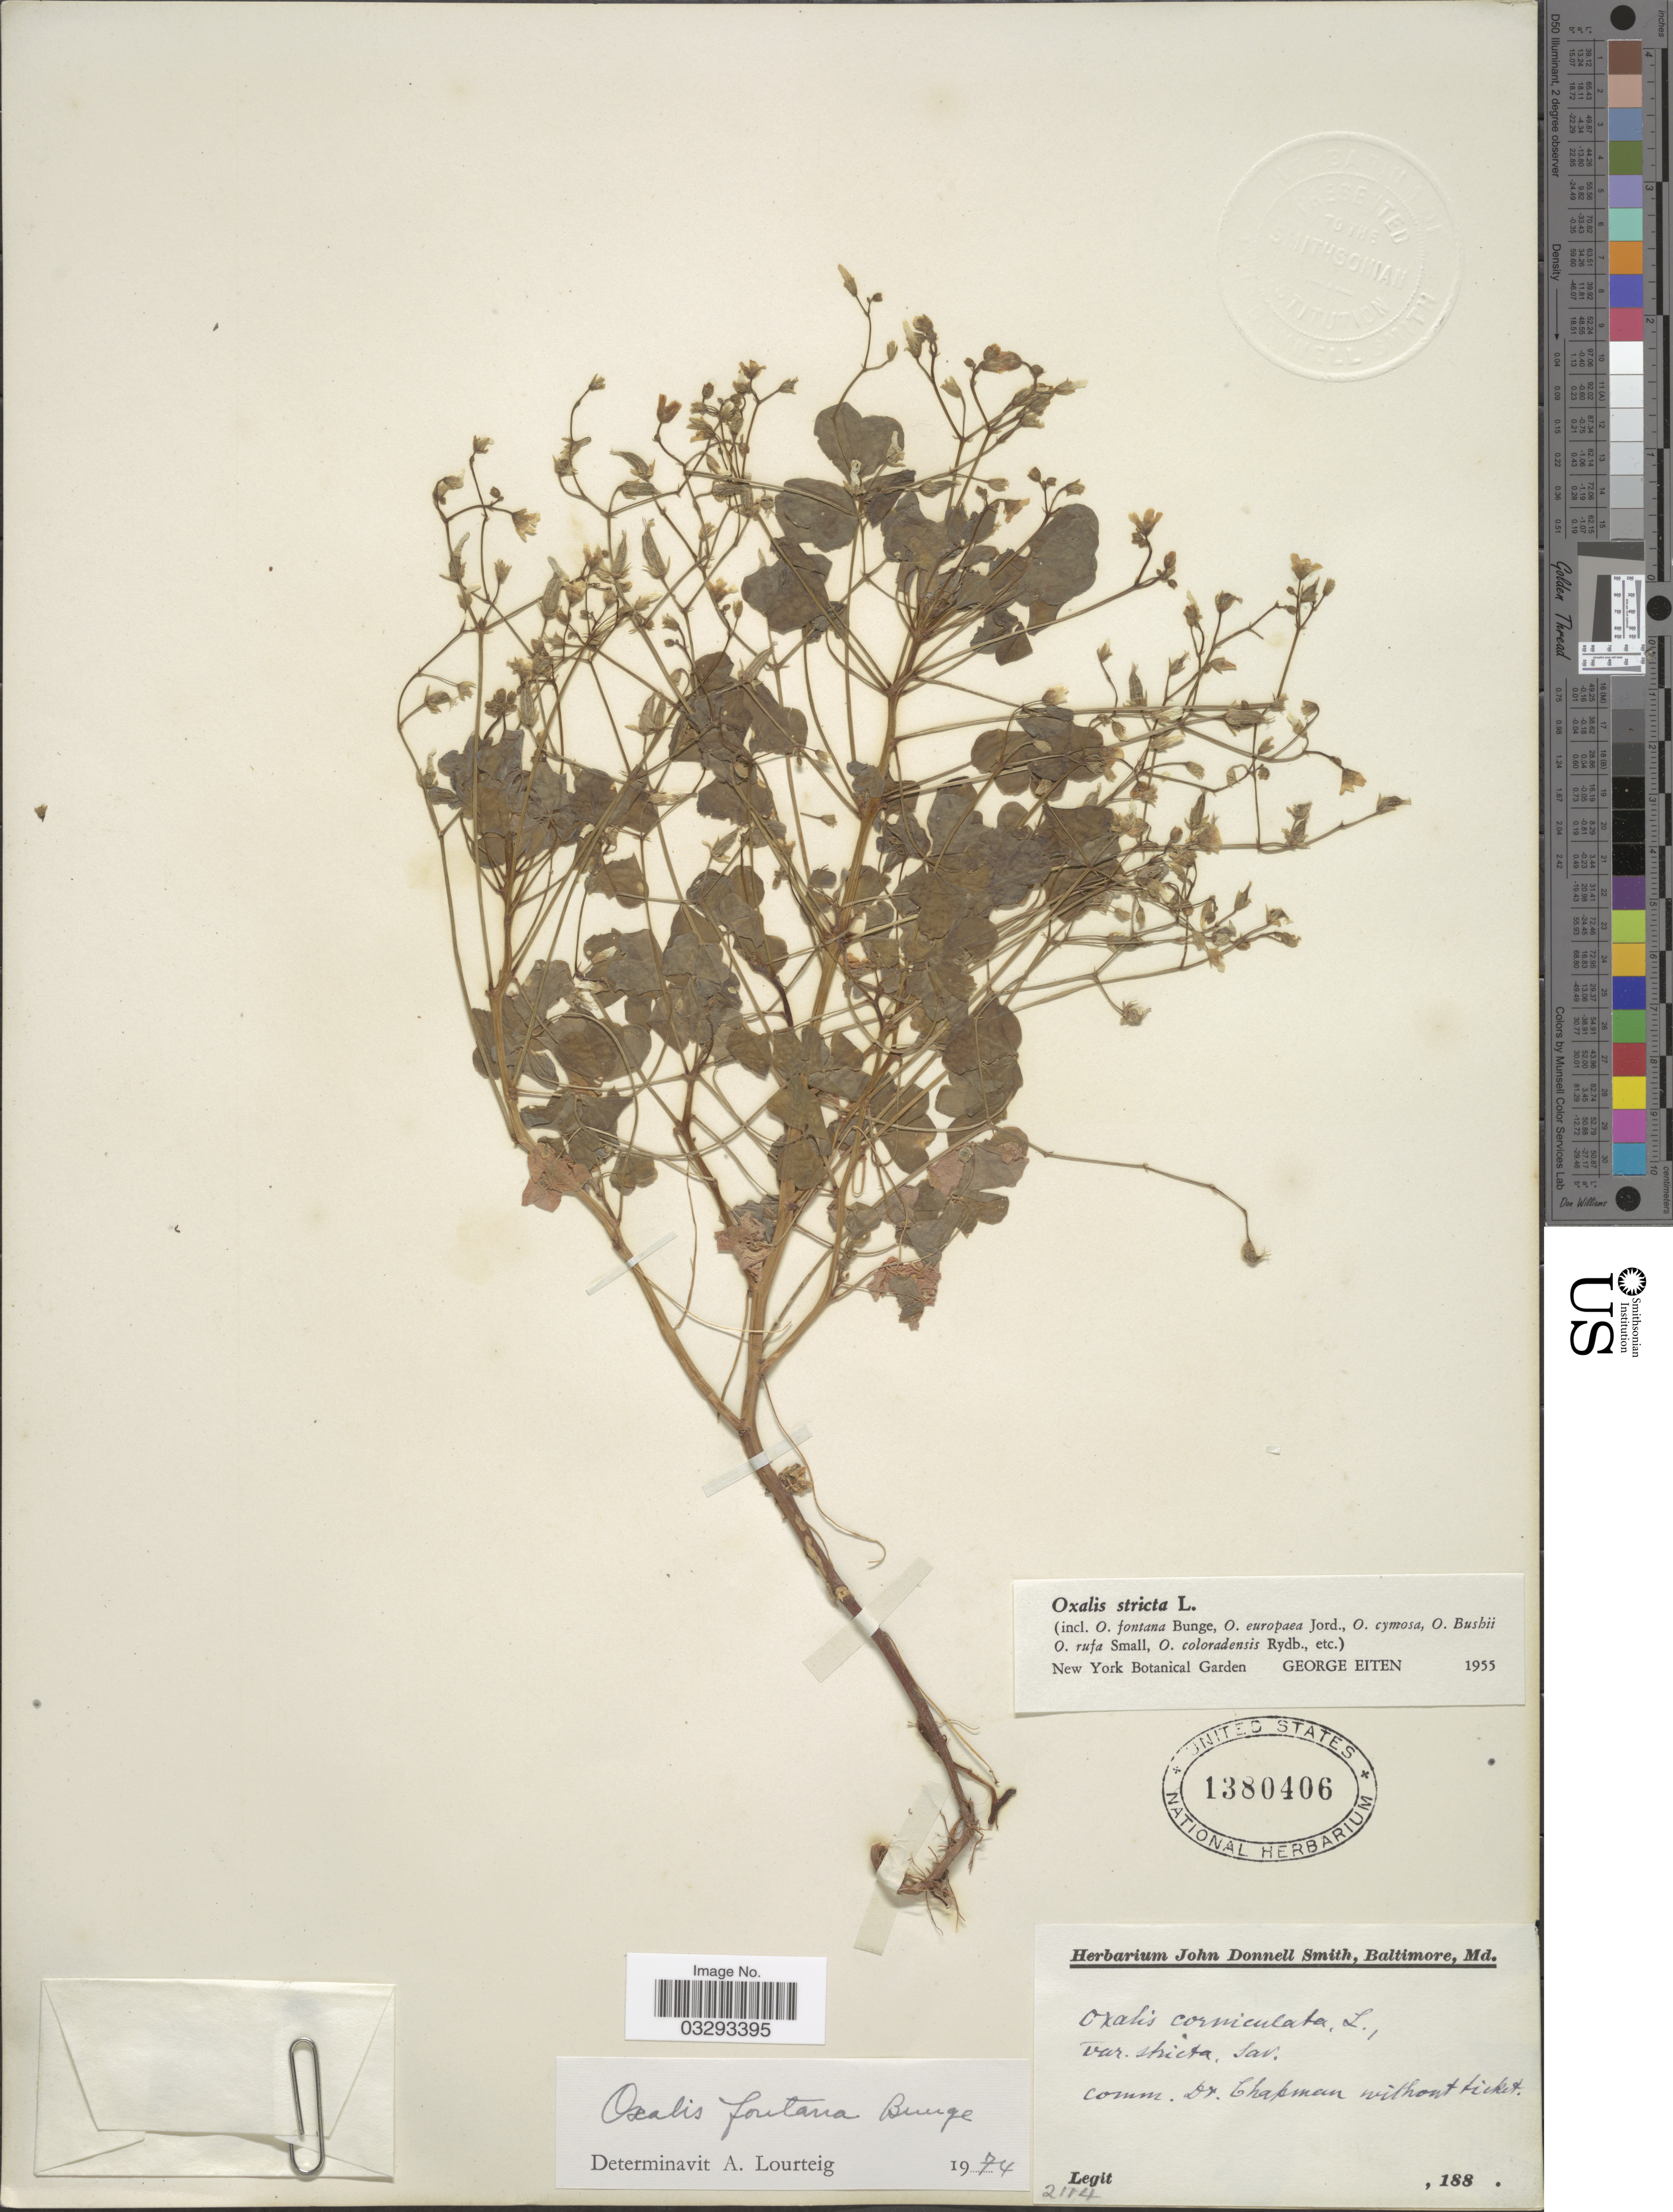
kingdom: Plantae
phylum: Tracheophyta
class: Magnoliopsida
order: Oxalidales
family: Oxalidaceae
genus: Oxalis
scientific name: Oxalis fontana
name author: Bunge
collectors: Ex Herb. J. D. Smith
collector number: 2114?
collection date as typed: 188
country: United States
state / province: Maryland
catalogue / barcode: US 1380406